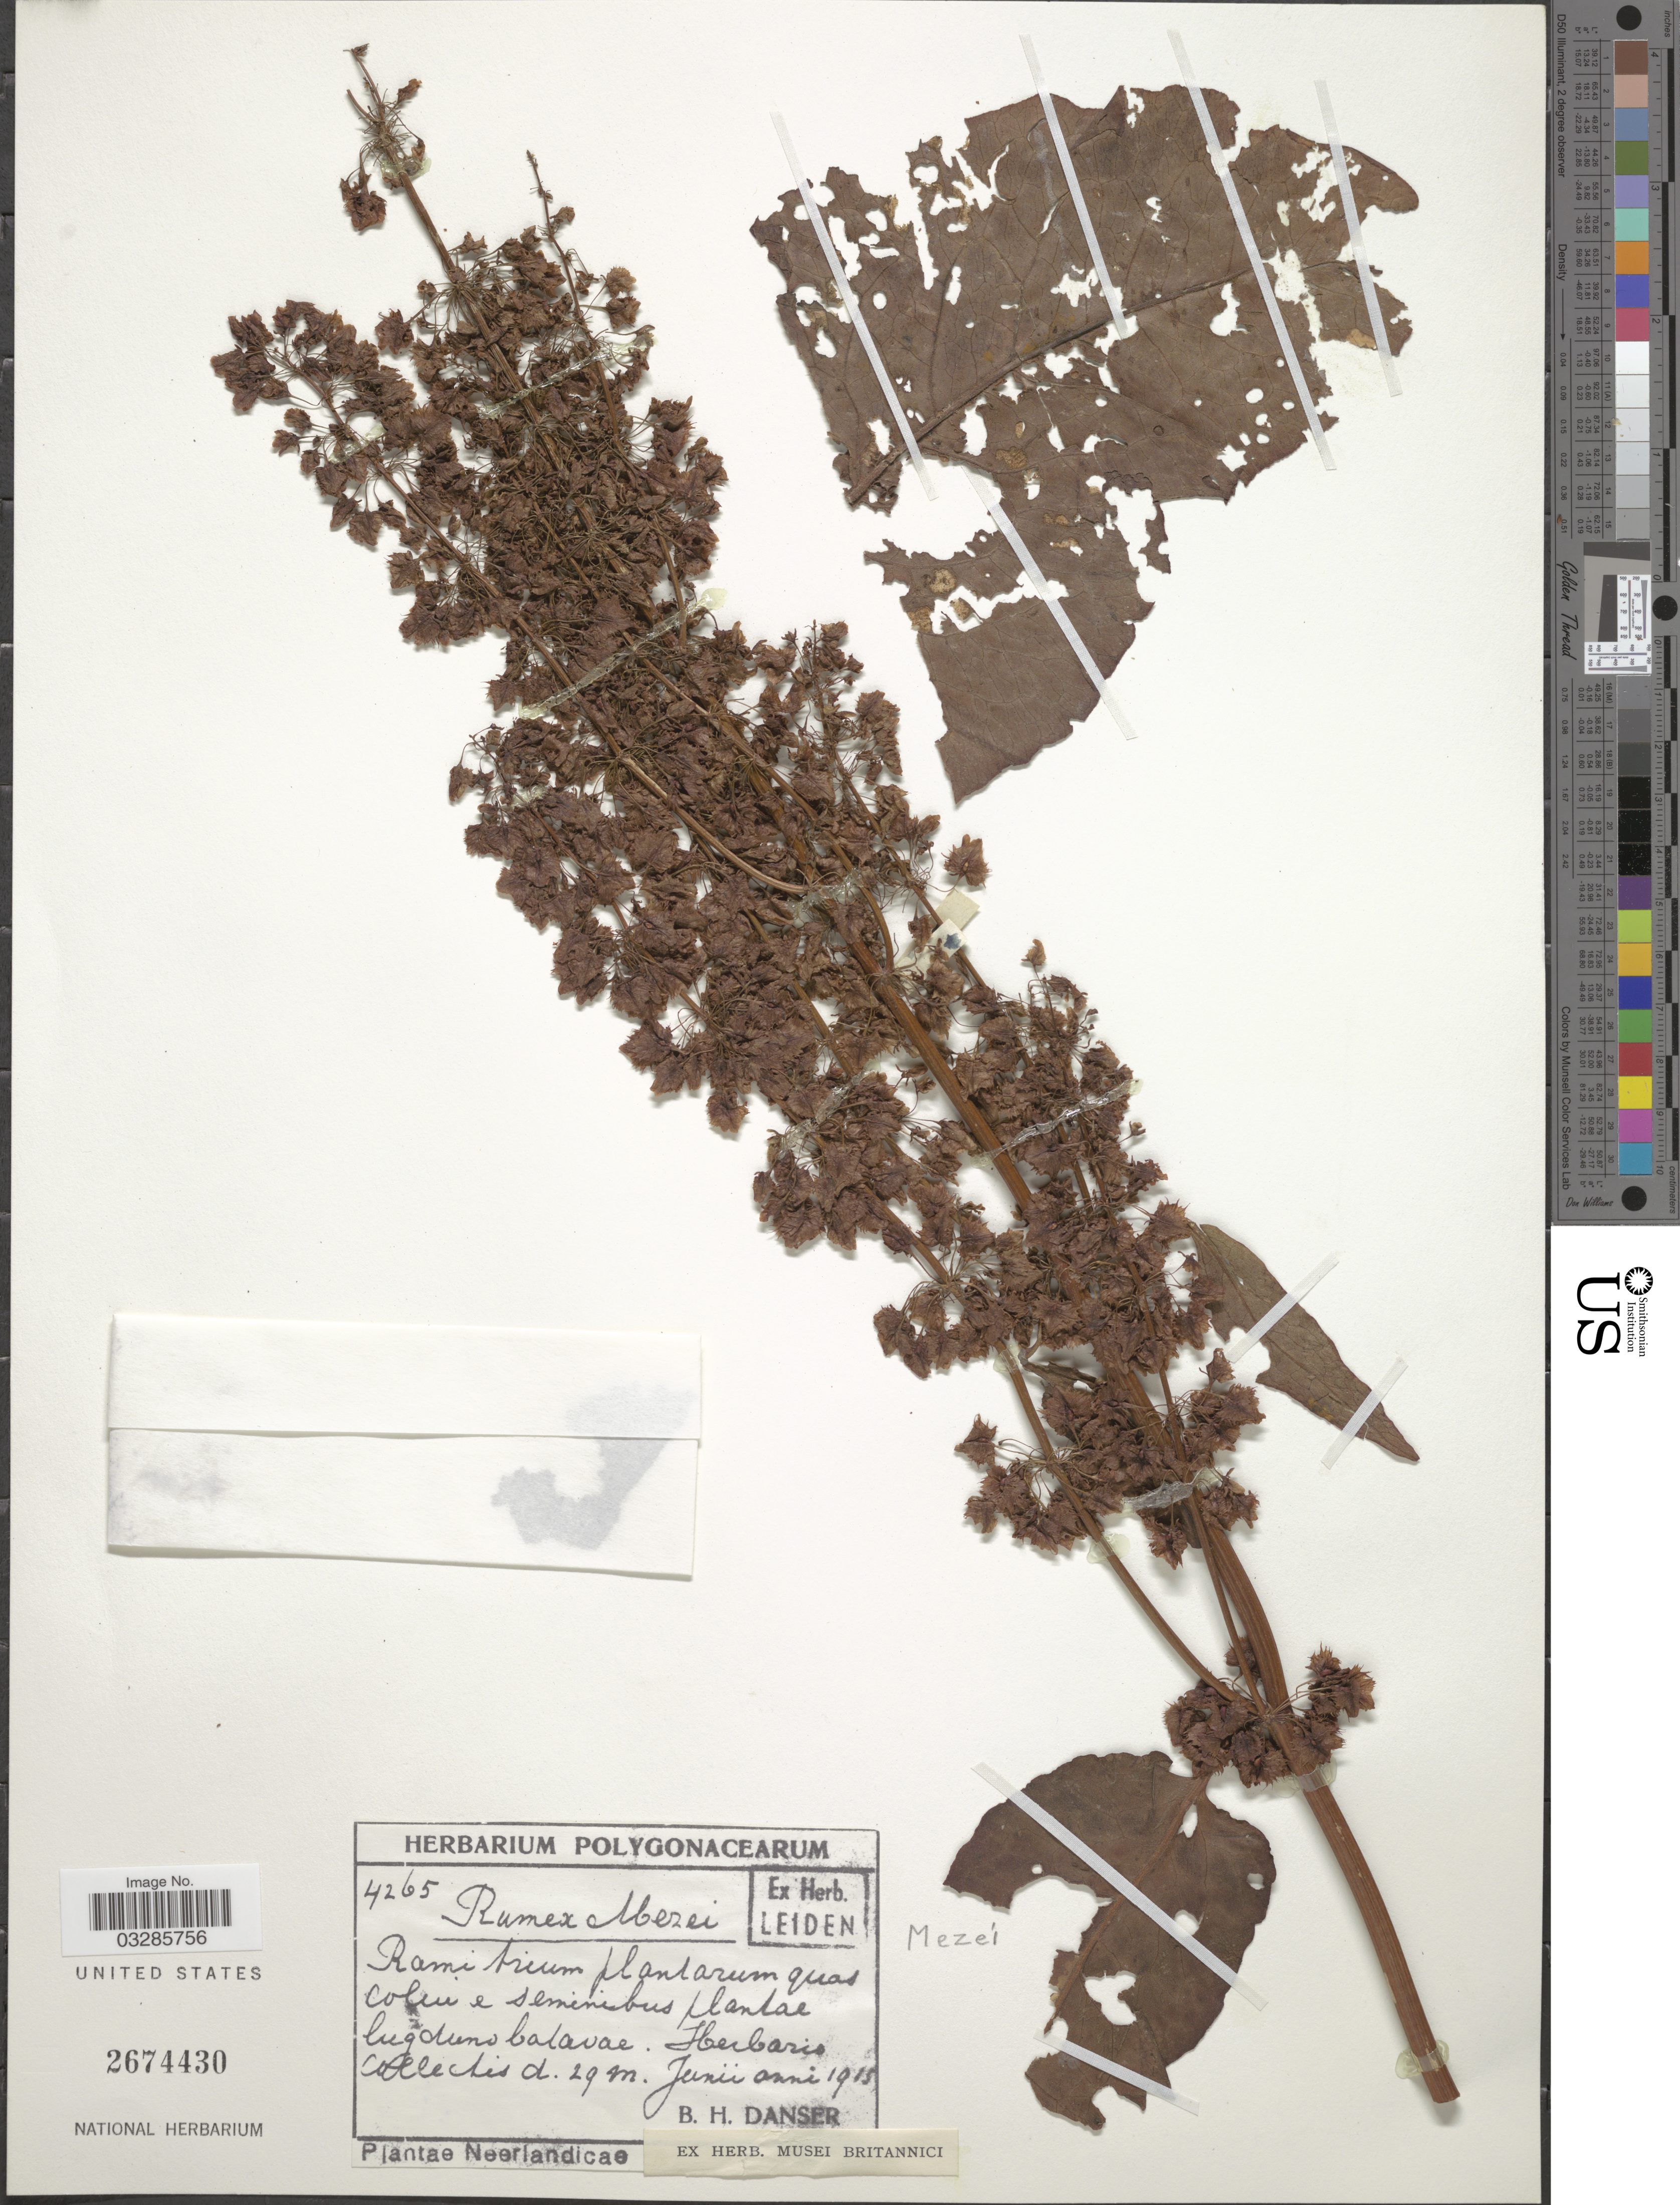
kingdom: Plantae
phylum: Tracheophyta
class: Magnoliopsida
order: Caryophyllales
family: Polygonaceae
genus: Rumex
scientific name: Rumex x mezei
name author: Hausskn.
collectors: B. Danser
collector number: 4265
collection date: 1915-06-29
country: Netherlands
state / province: Zuid Holland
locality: Neerlandicae. Lugduno batavae.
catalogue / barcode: US 2674430